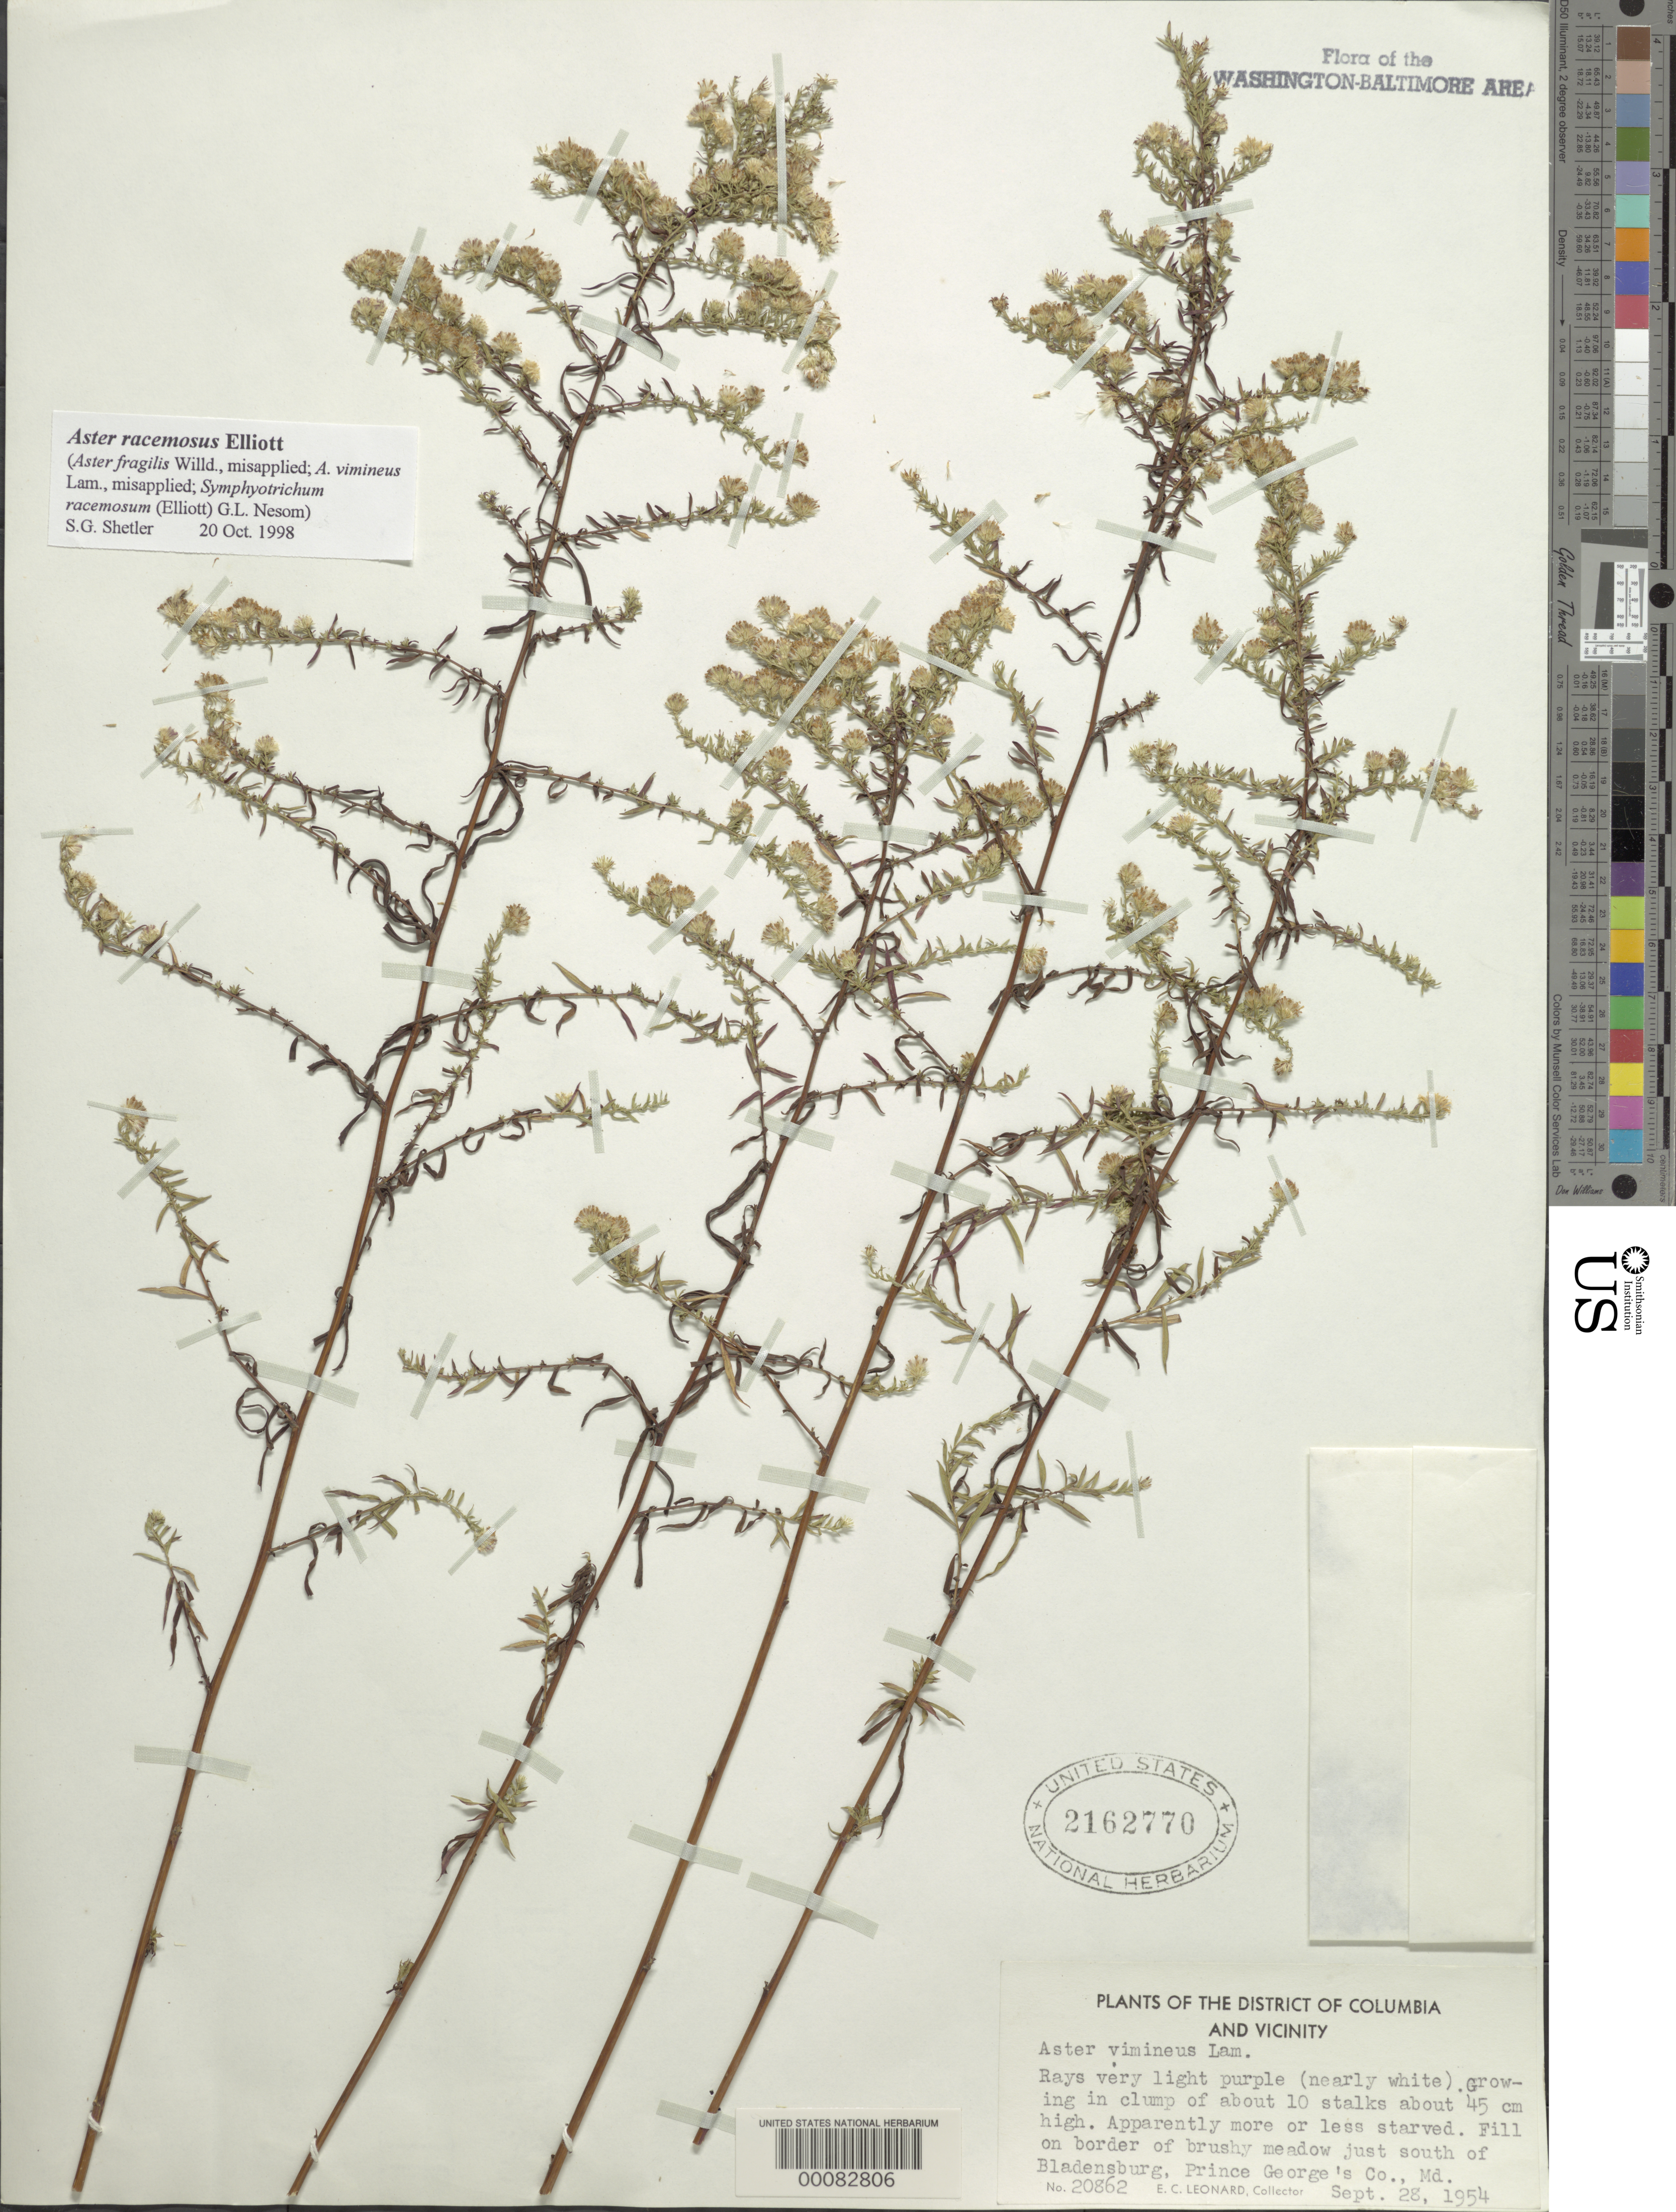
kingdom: Plantae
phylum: Tracheophyta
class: Magnoliopsida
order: Asterales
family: Asteraceae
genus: Symphyotrichum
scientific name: Symphyotrichum racemosum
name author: (Elliott) G.L. Nesom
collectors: E. C. Leonard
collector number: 20862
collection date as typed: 28 Sep 1954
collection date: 1954-09-28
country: United States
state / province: Maryland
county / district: Prince George's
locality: South of Bladensburg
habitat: Fillon border of meadow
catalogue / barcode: US 2162770